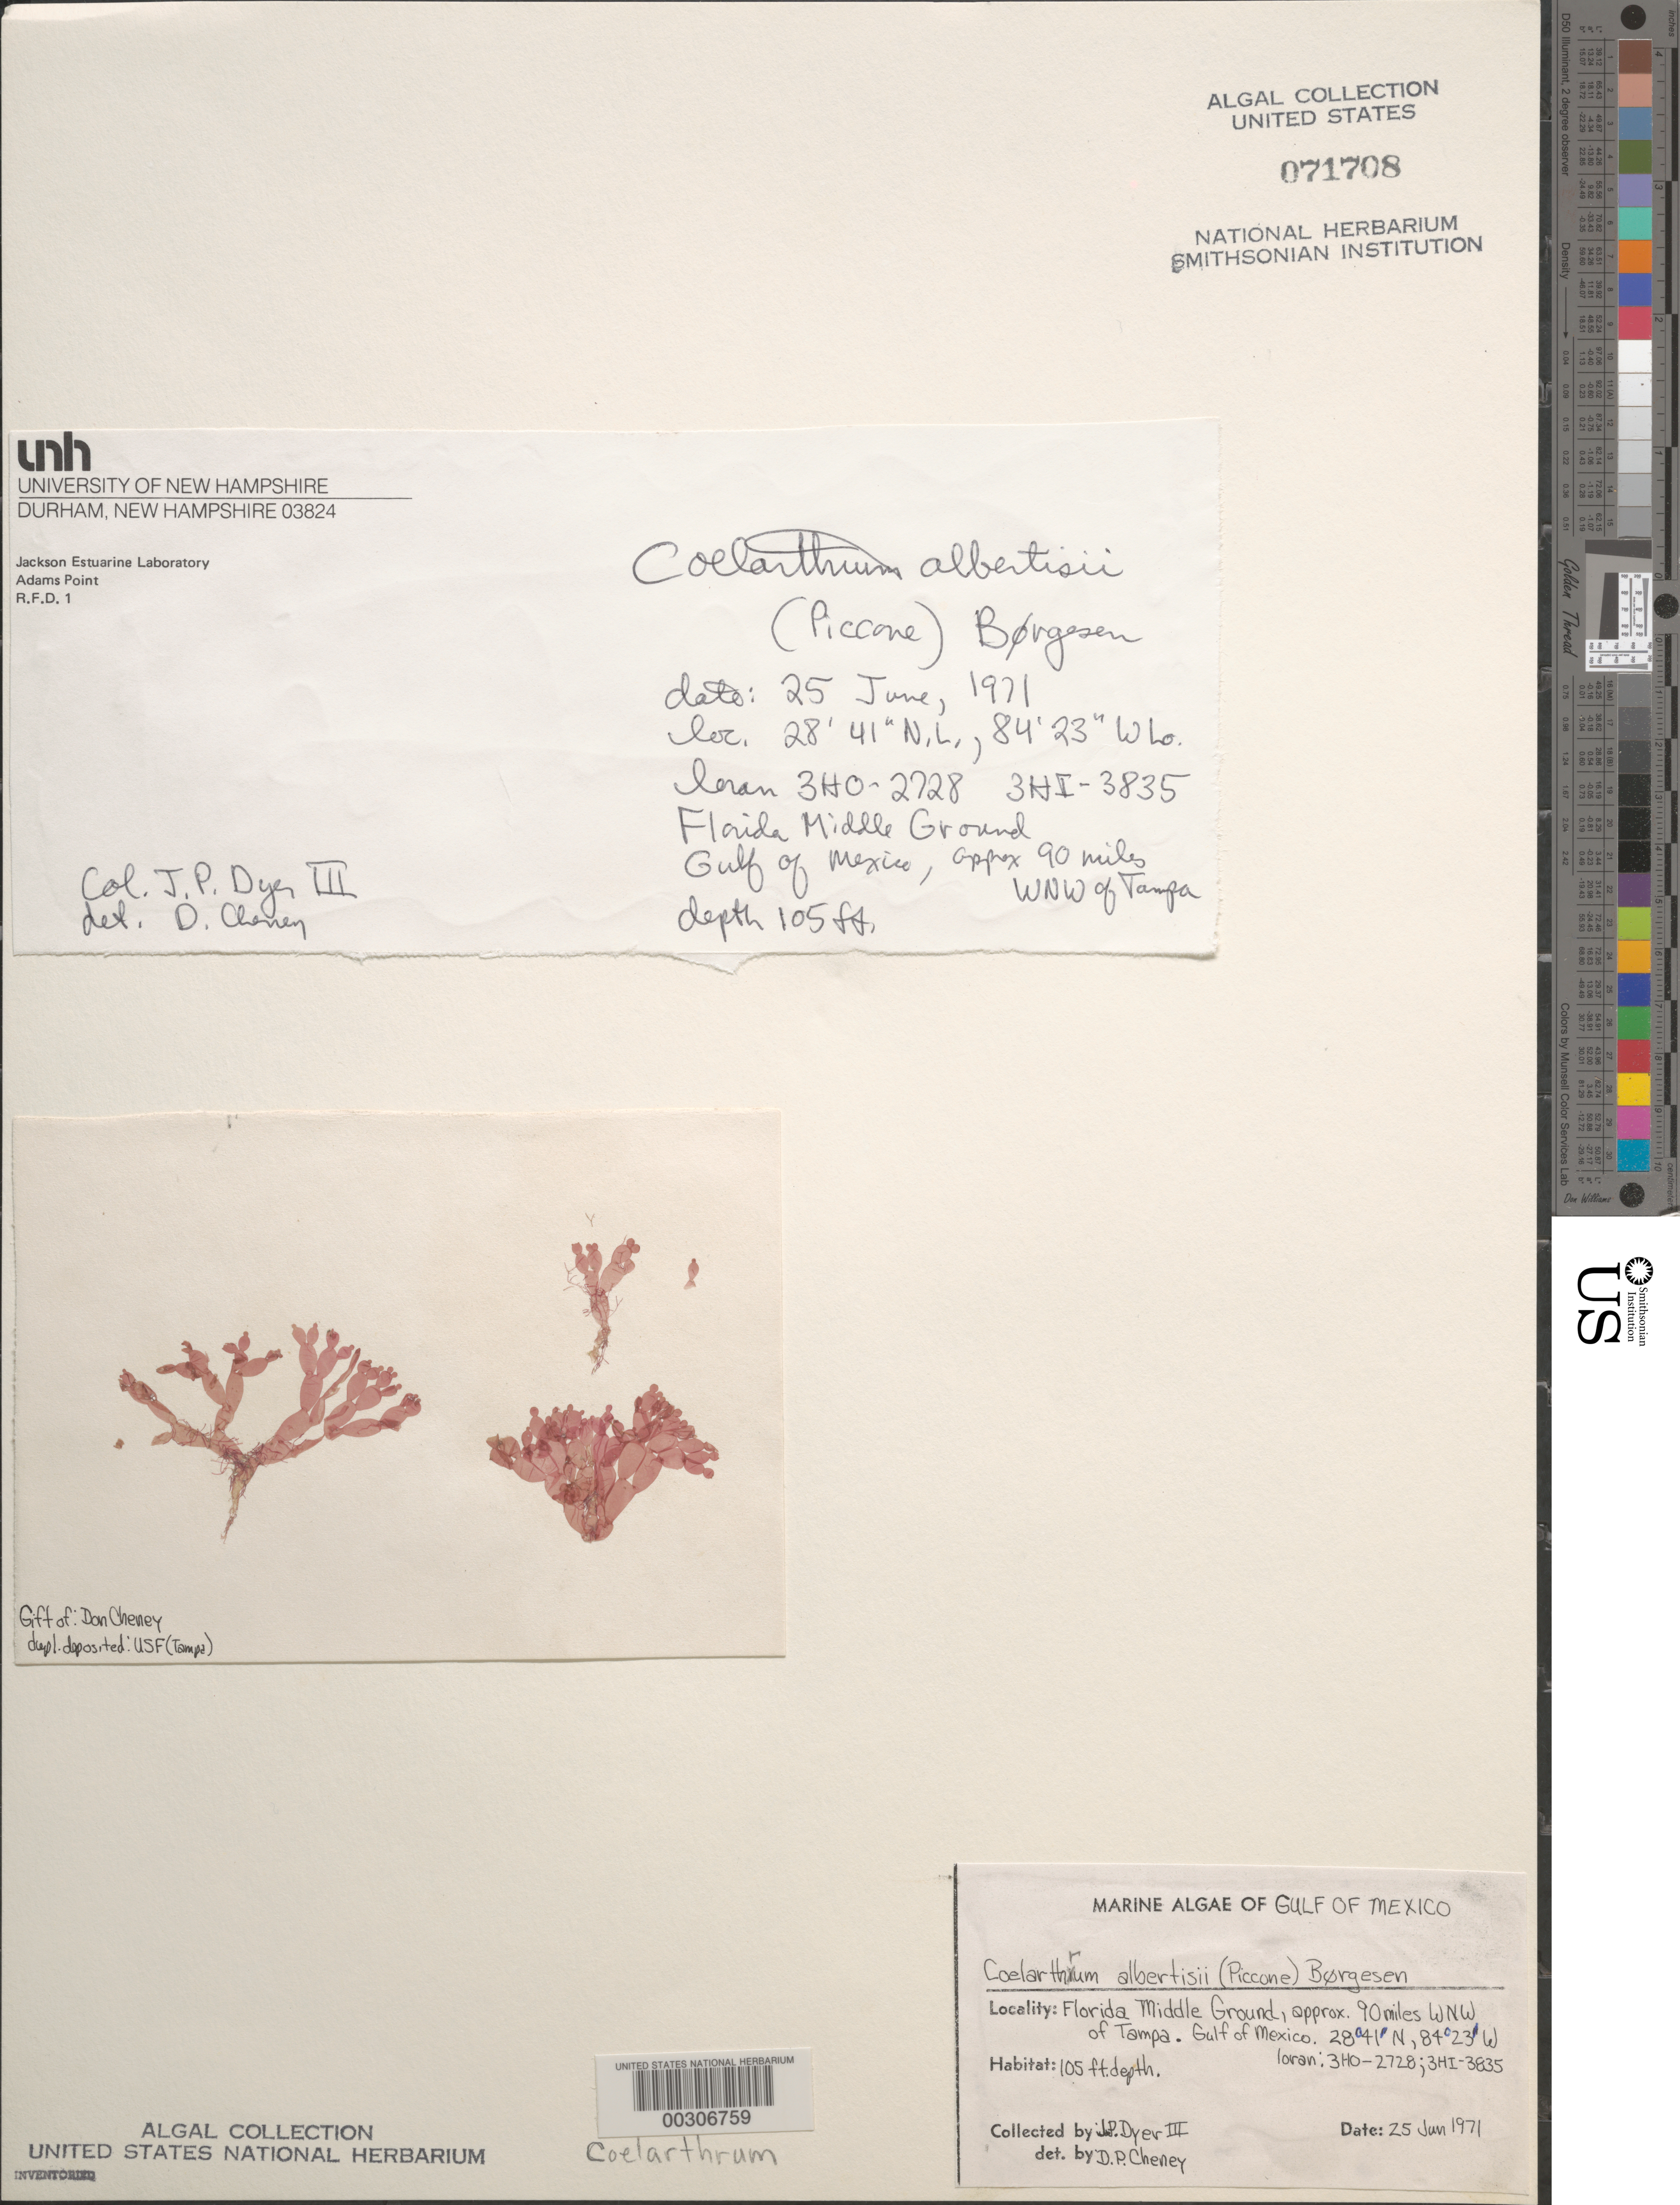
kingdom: Plantae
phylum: Rhodophyta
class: Florideophyceae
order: Rhodymeniales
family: Rhodymeniaceae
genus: Coelarthrum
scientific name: Coelarthrum cliftonii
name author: (Harv.) Kylin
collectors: J. Dyer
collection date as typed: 25 Jun 1971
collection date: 1971-06-25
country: United States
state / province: Florida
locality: Florida Middle Grounds, Gulf of Mexico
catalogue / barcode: US 71708